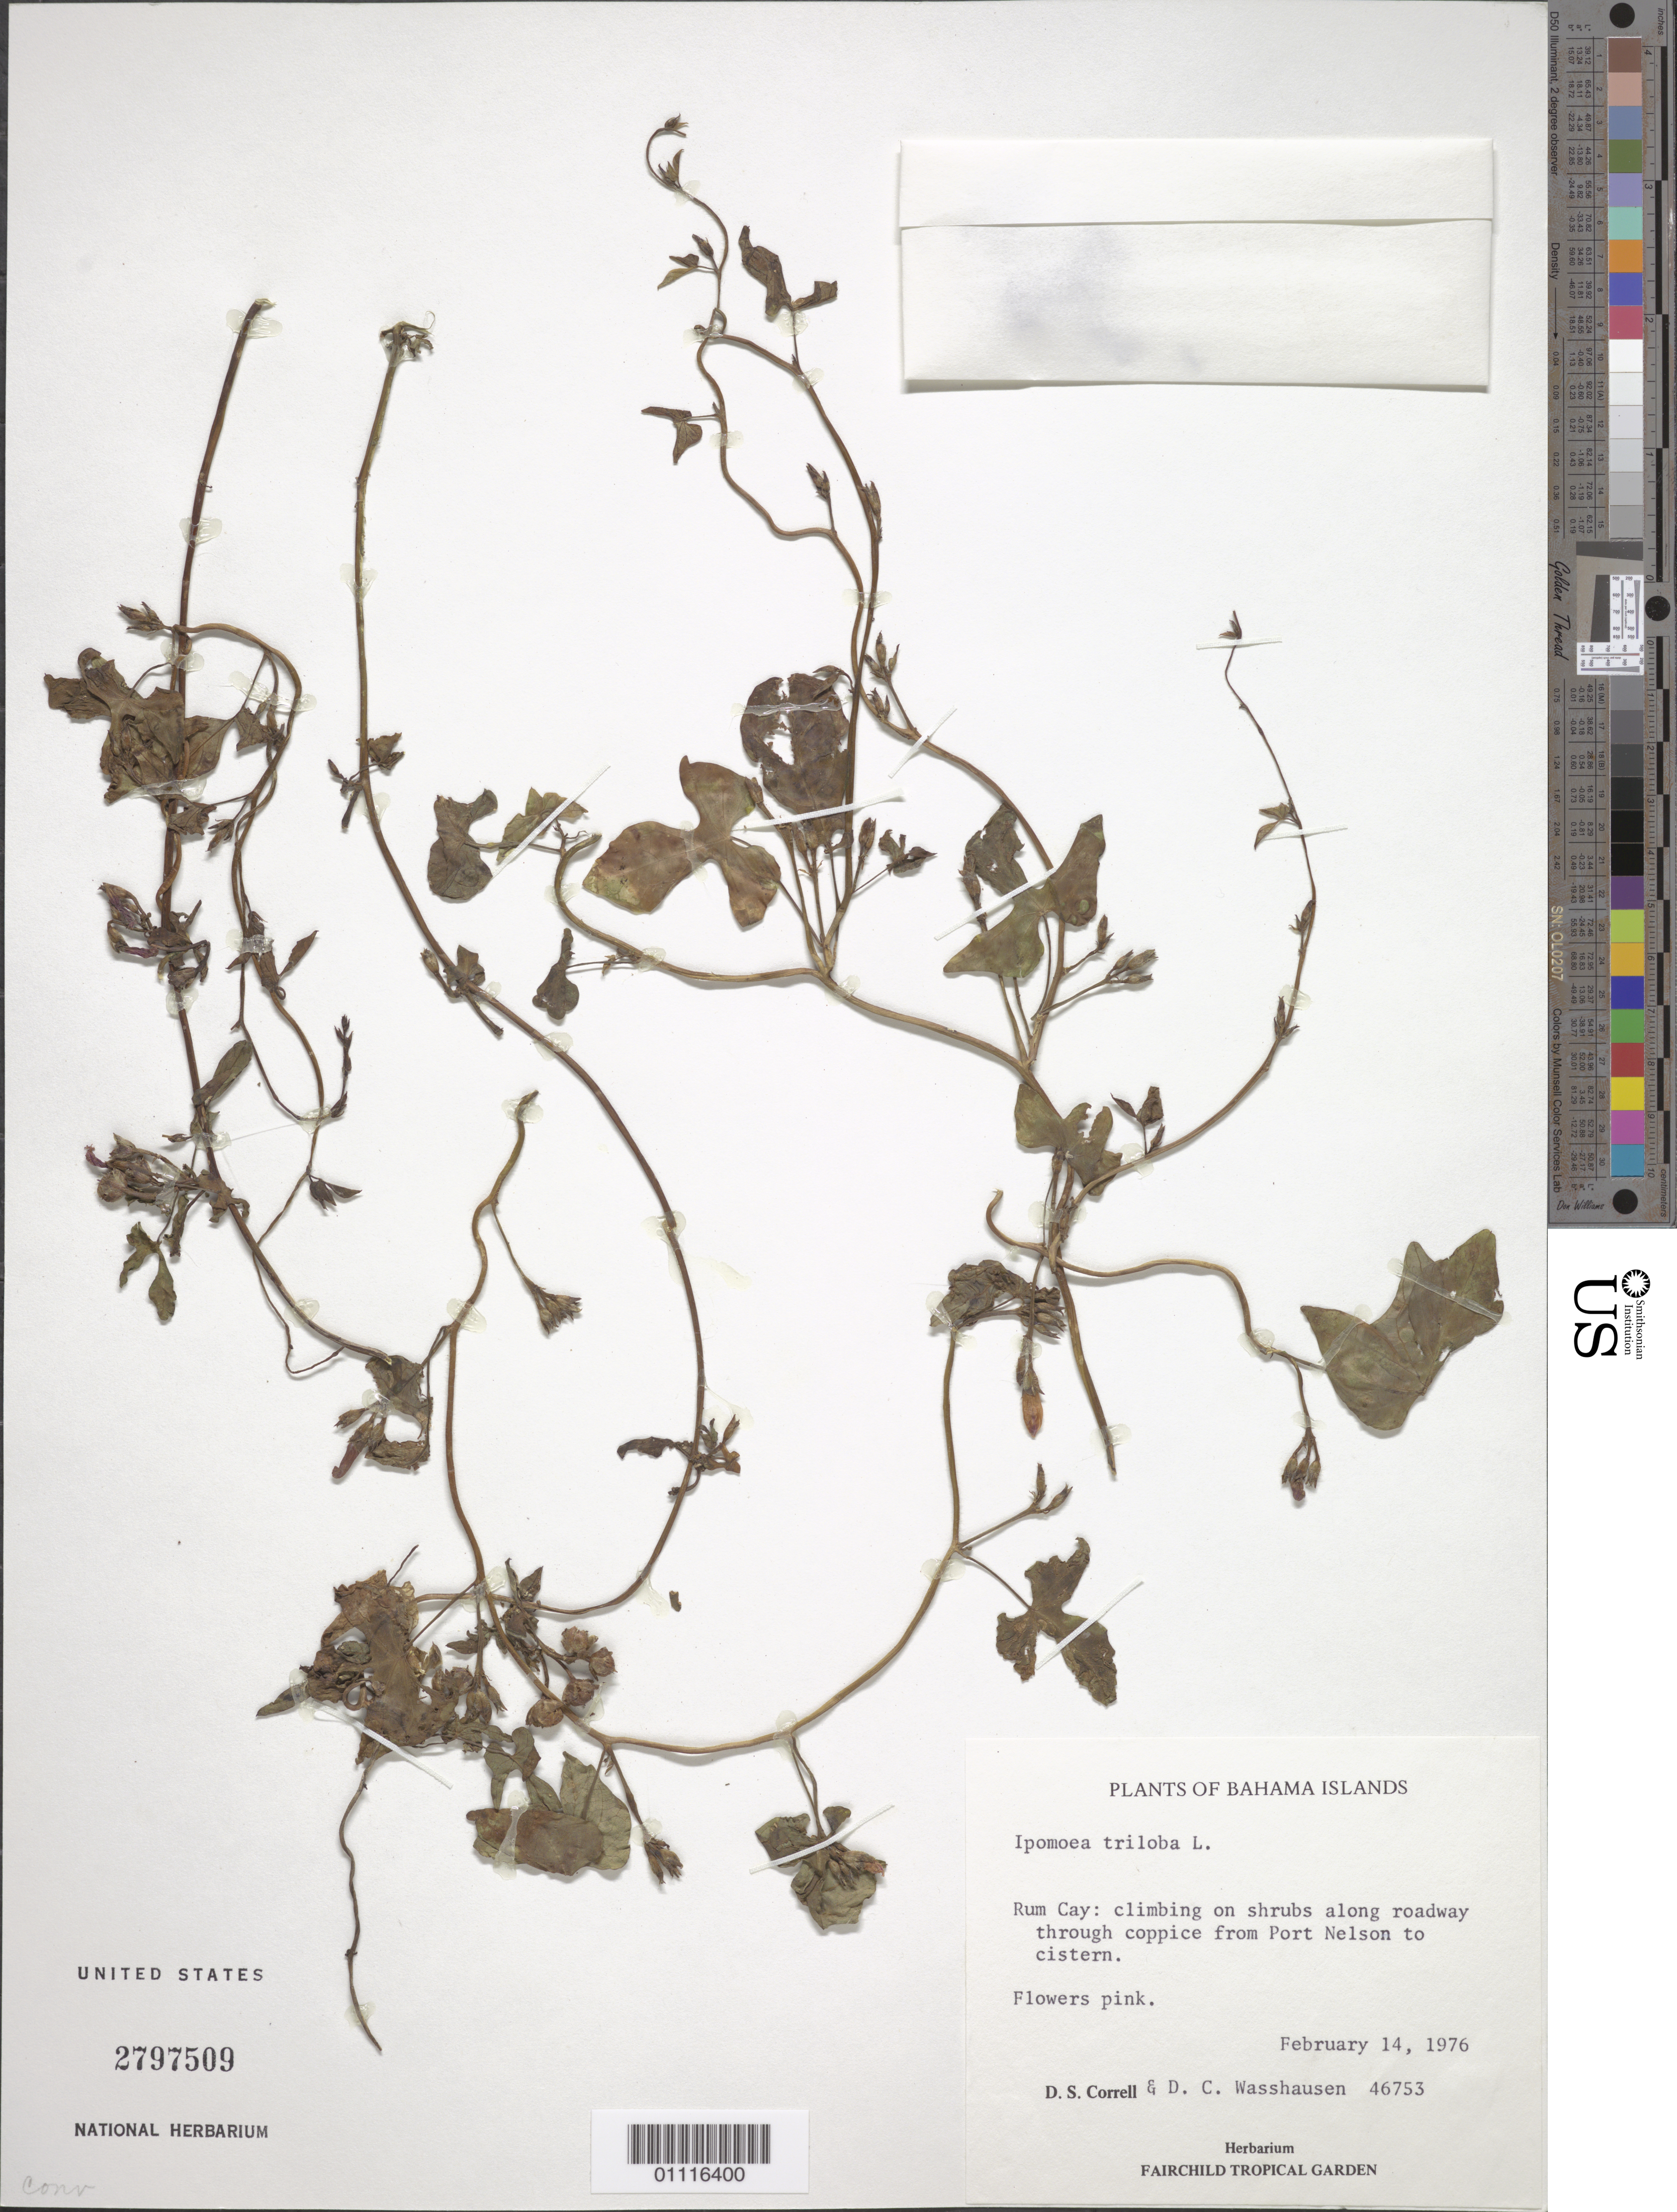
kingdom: Plantae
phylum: Tracheophyta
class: Magnoliopsida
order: Solanales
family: Convolvulaceae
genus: Ipomoea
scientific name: Ipomoea triloba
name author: L.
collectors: D. S. Correll & D. C. Wasshausen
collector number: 46753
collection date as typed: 14 Feb 1976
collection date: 1976-02-14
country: Bahamas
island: Rum Cay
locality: Climbing on shrubs along roadway through coppice from Port Nelson to cistern.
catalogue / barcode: US 2797509